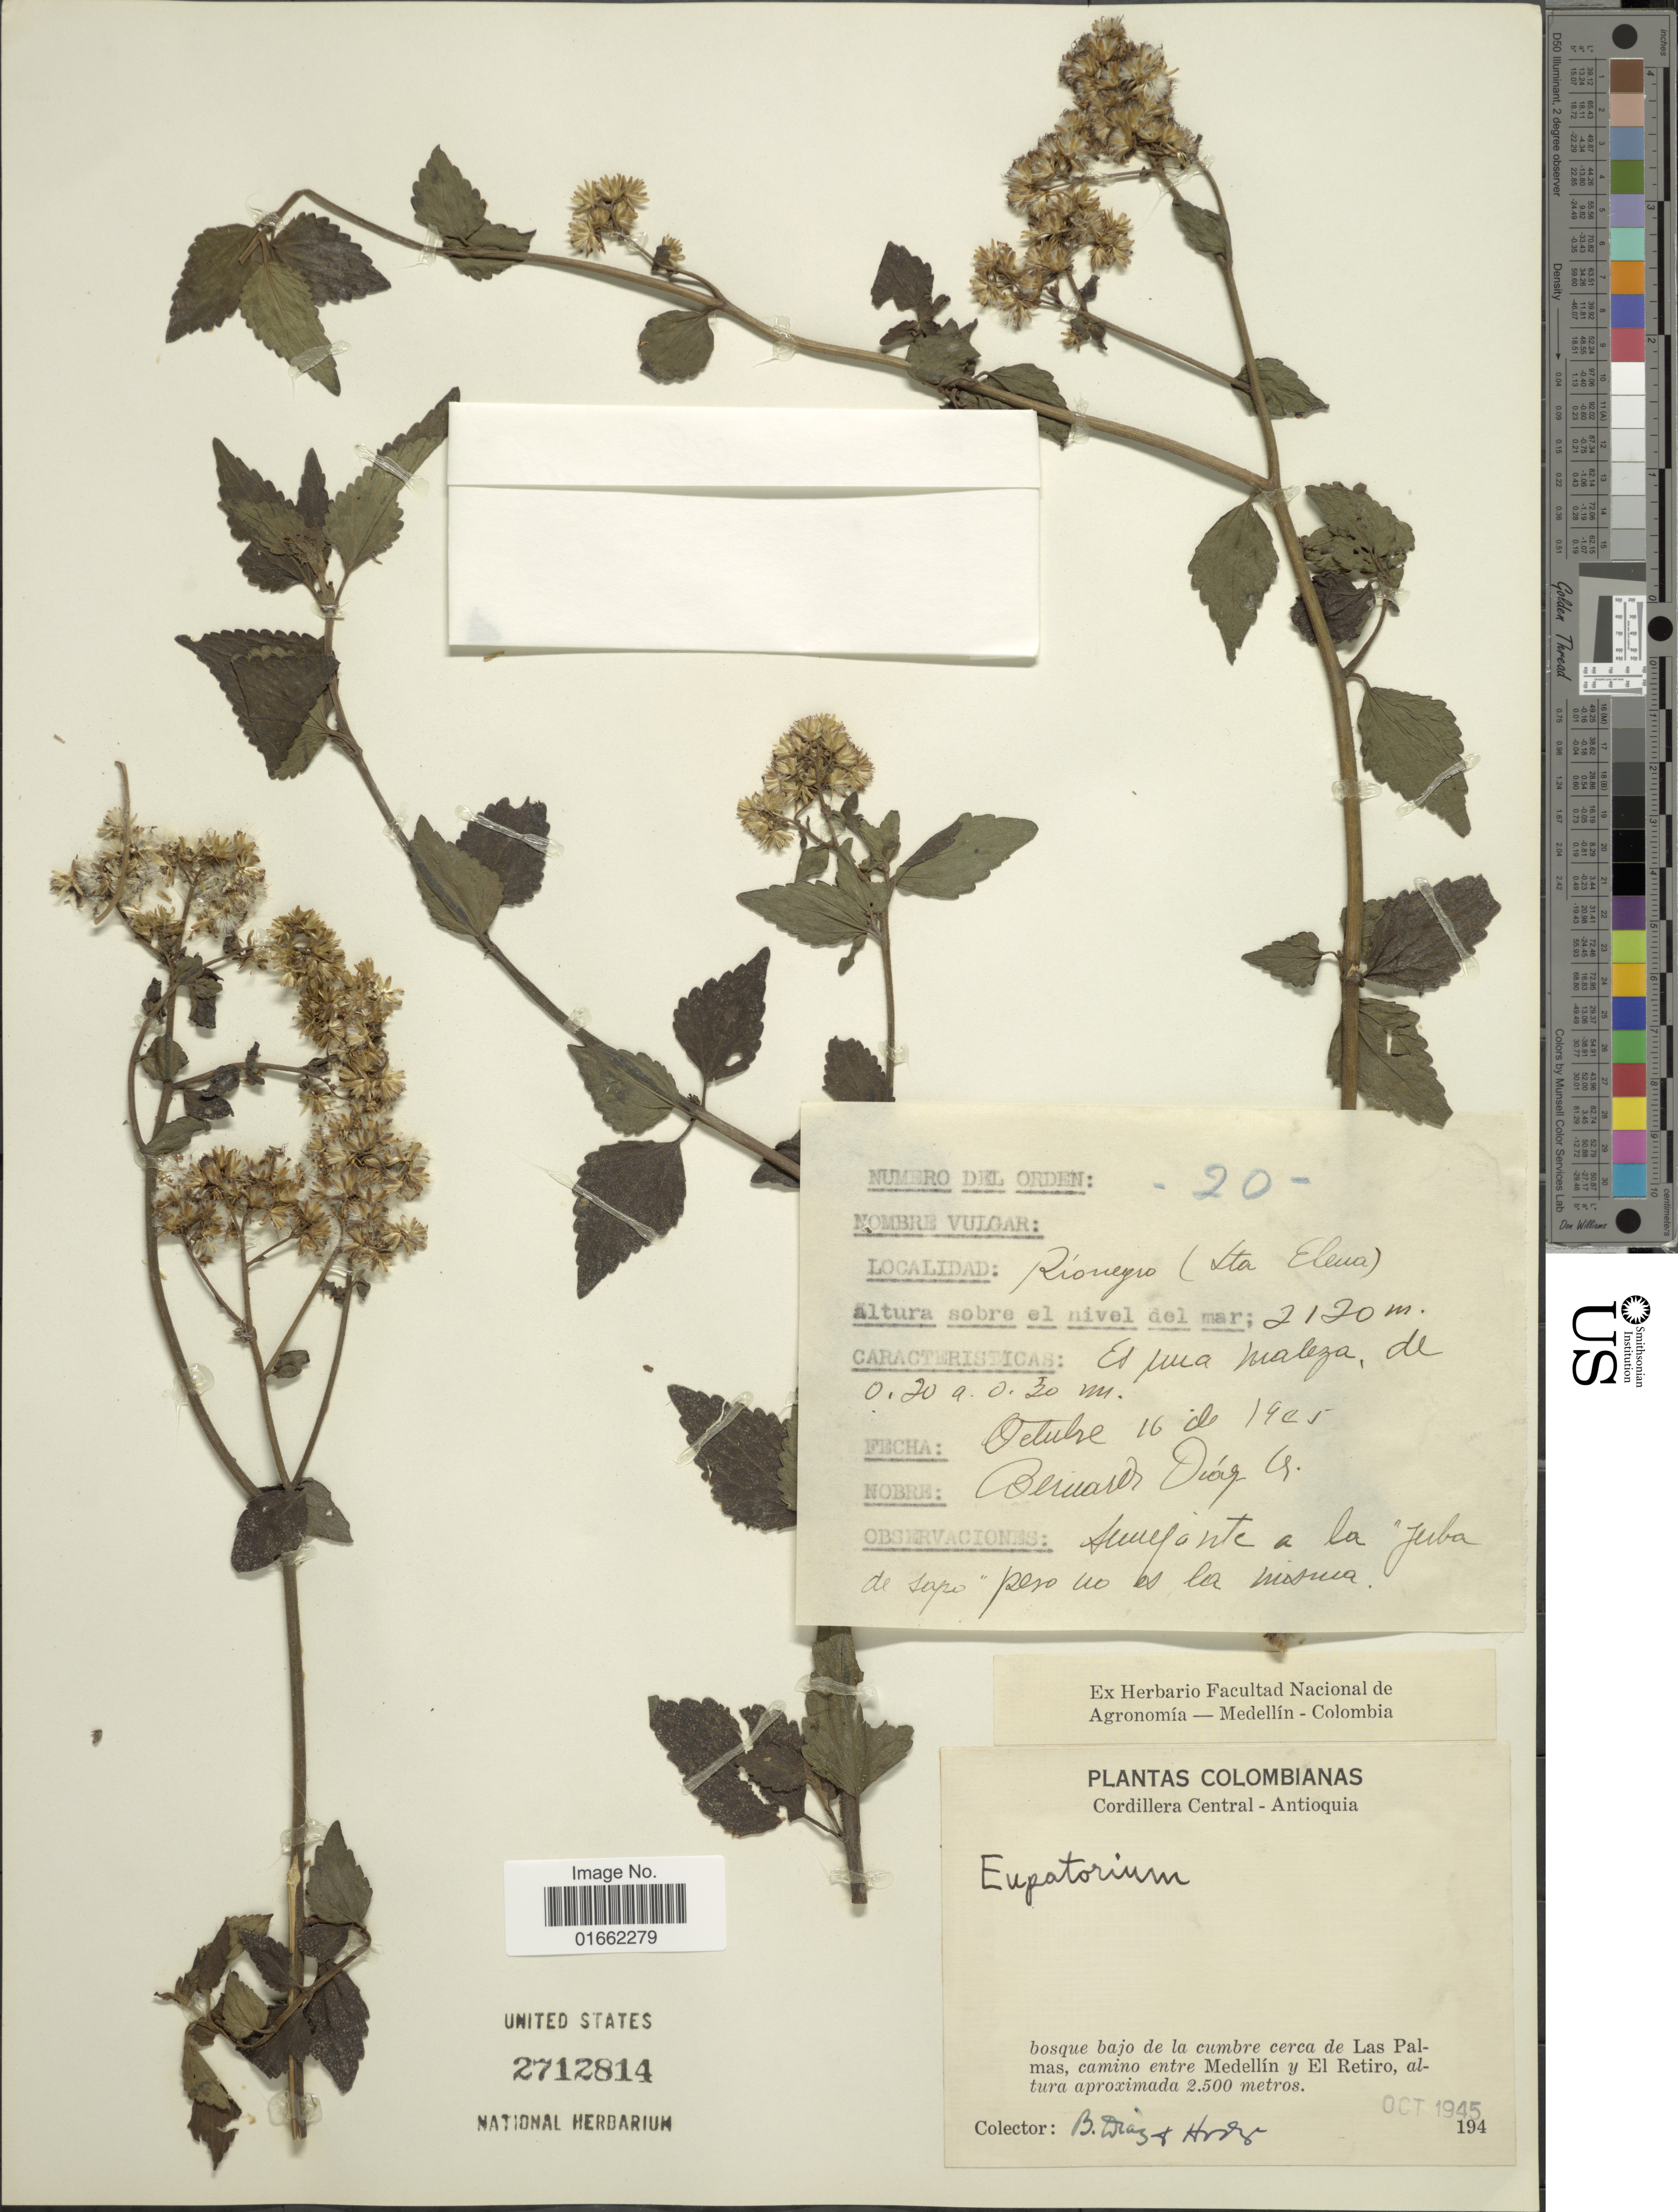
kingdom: Plantae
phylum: Tracheophyta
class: Magnoliopsida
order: Asterales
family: Asteraceae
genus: Fleischmannia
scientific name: Fleischmannia pratensis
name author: (Klatt) R.M. King & H. Rob.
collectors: B. Diaz & Hodge, --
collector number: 20?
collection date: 1945-10-16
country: Colombia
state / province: Antioquia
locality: Cordillera Central - Antioquia. Bosque bajo de la cumbre cerca de Las Palmas, camino entre Medellín y El Retiro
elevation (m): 2500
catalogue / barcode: US 2712814